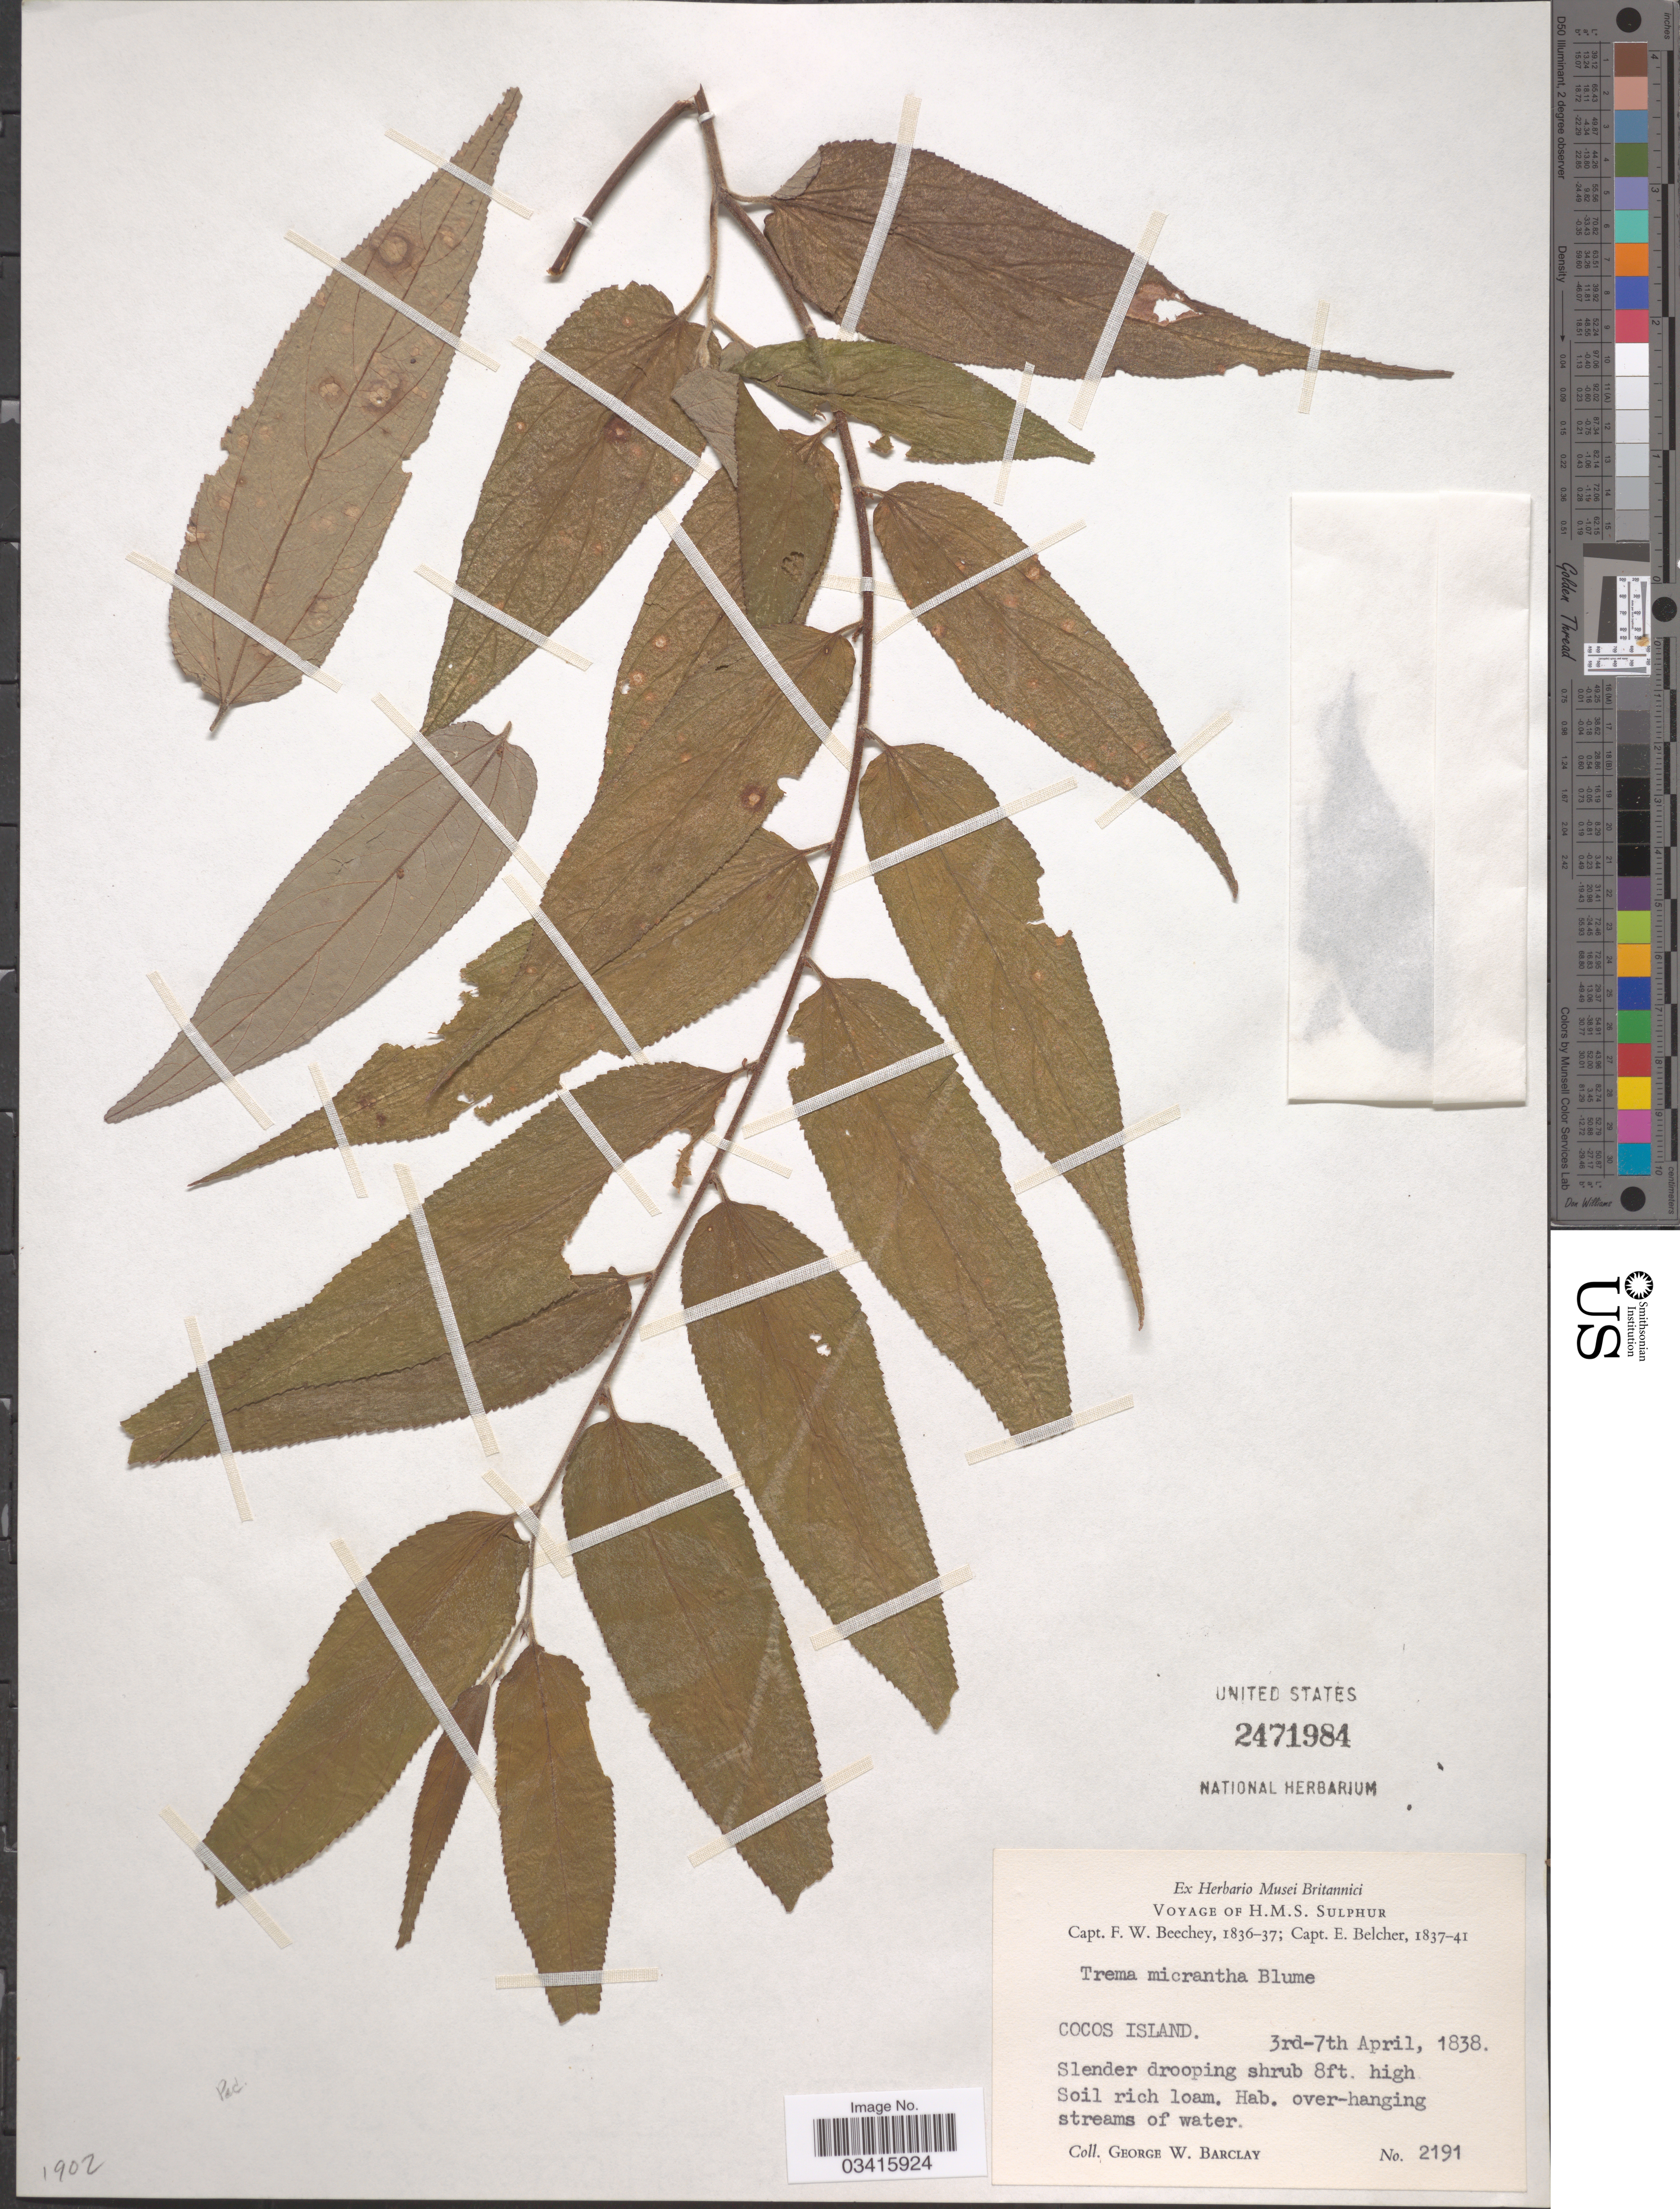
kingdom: Plantae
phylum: Tracheophyta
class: Magnoliopsida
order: Rosales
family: Cannabaceae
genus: Trema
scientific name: Trema micranthum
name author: (L.) Blume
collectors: G. W. Barclay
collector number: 2191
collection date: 1838-04-03/1838-04-07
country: Costa Rica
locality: Cocos Island.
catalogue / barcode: US 2471984